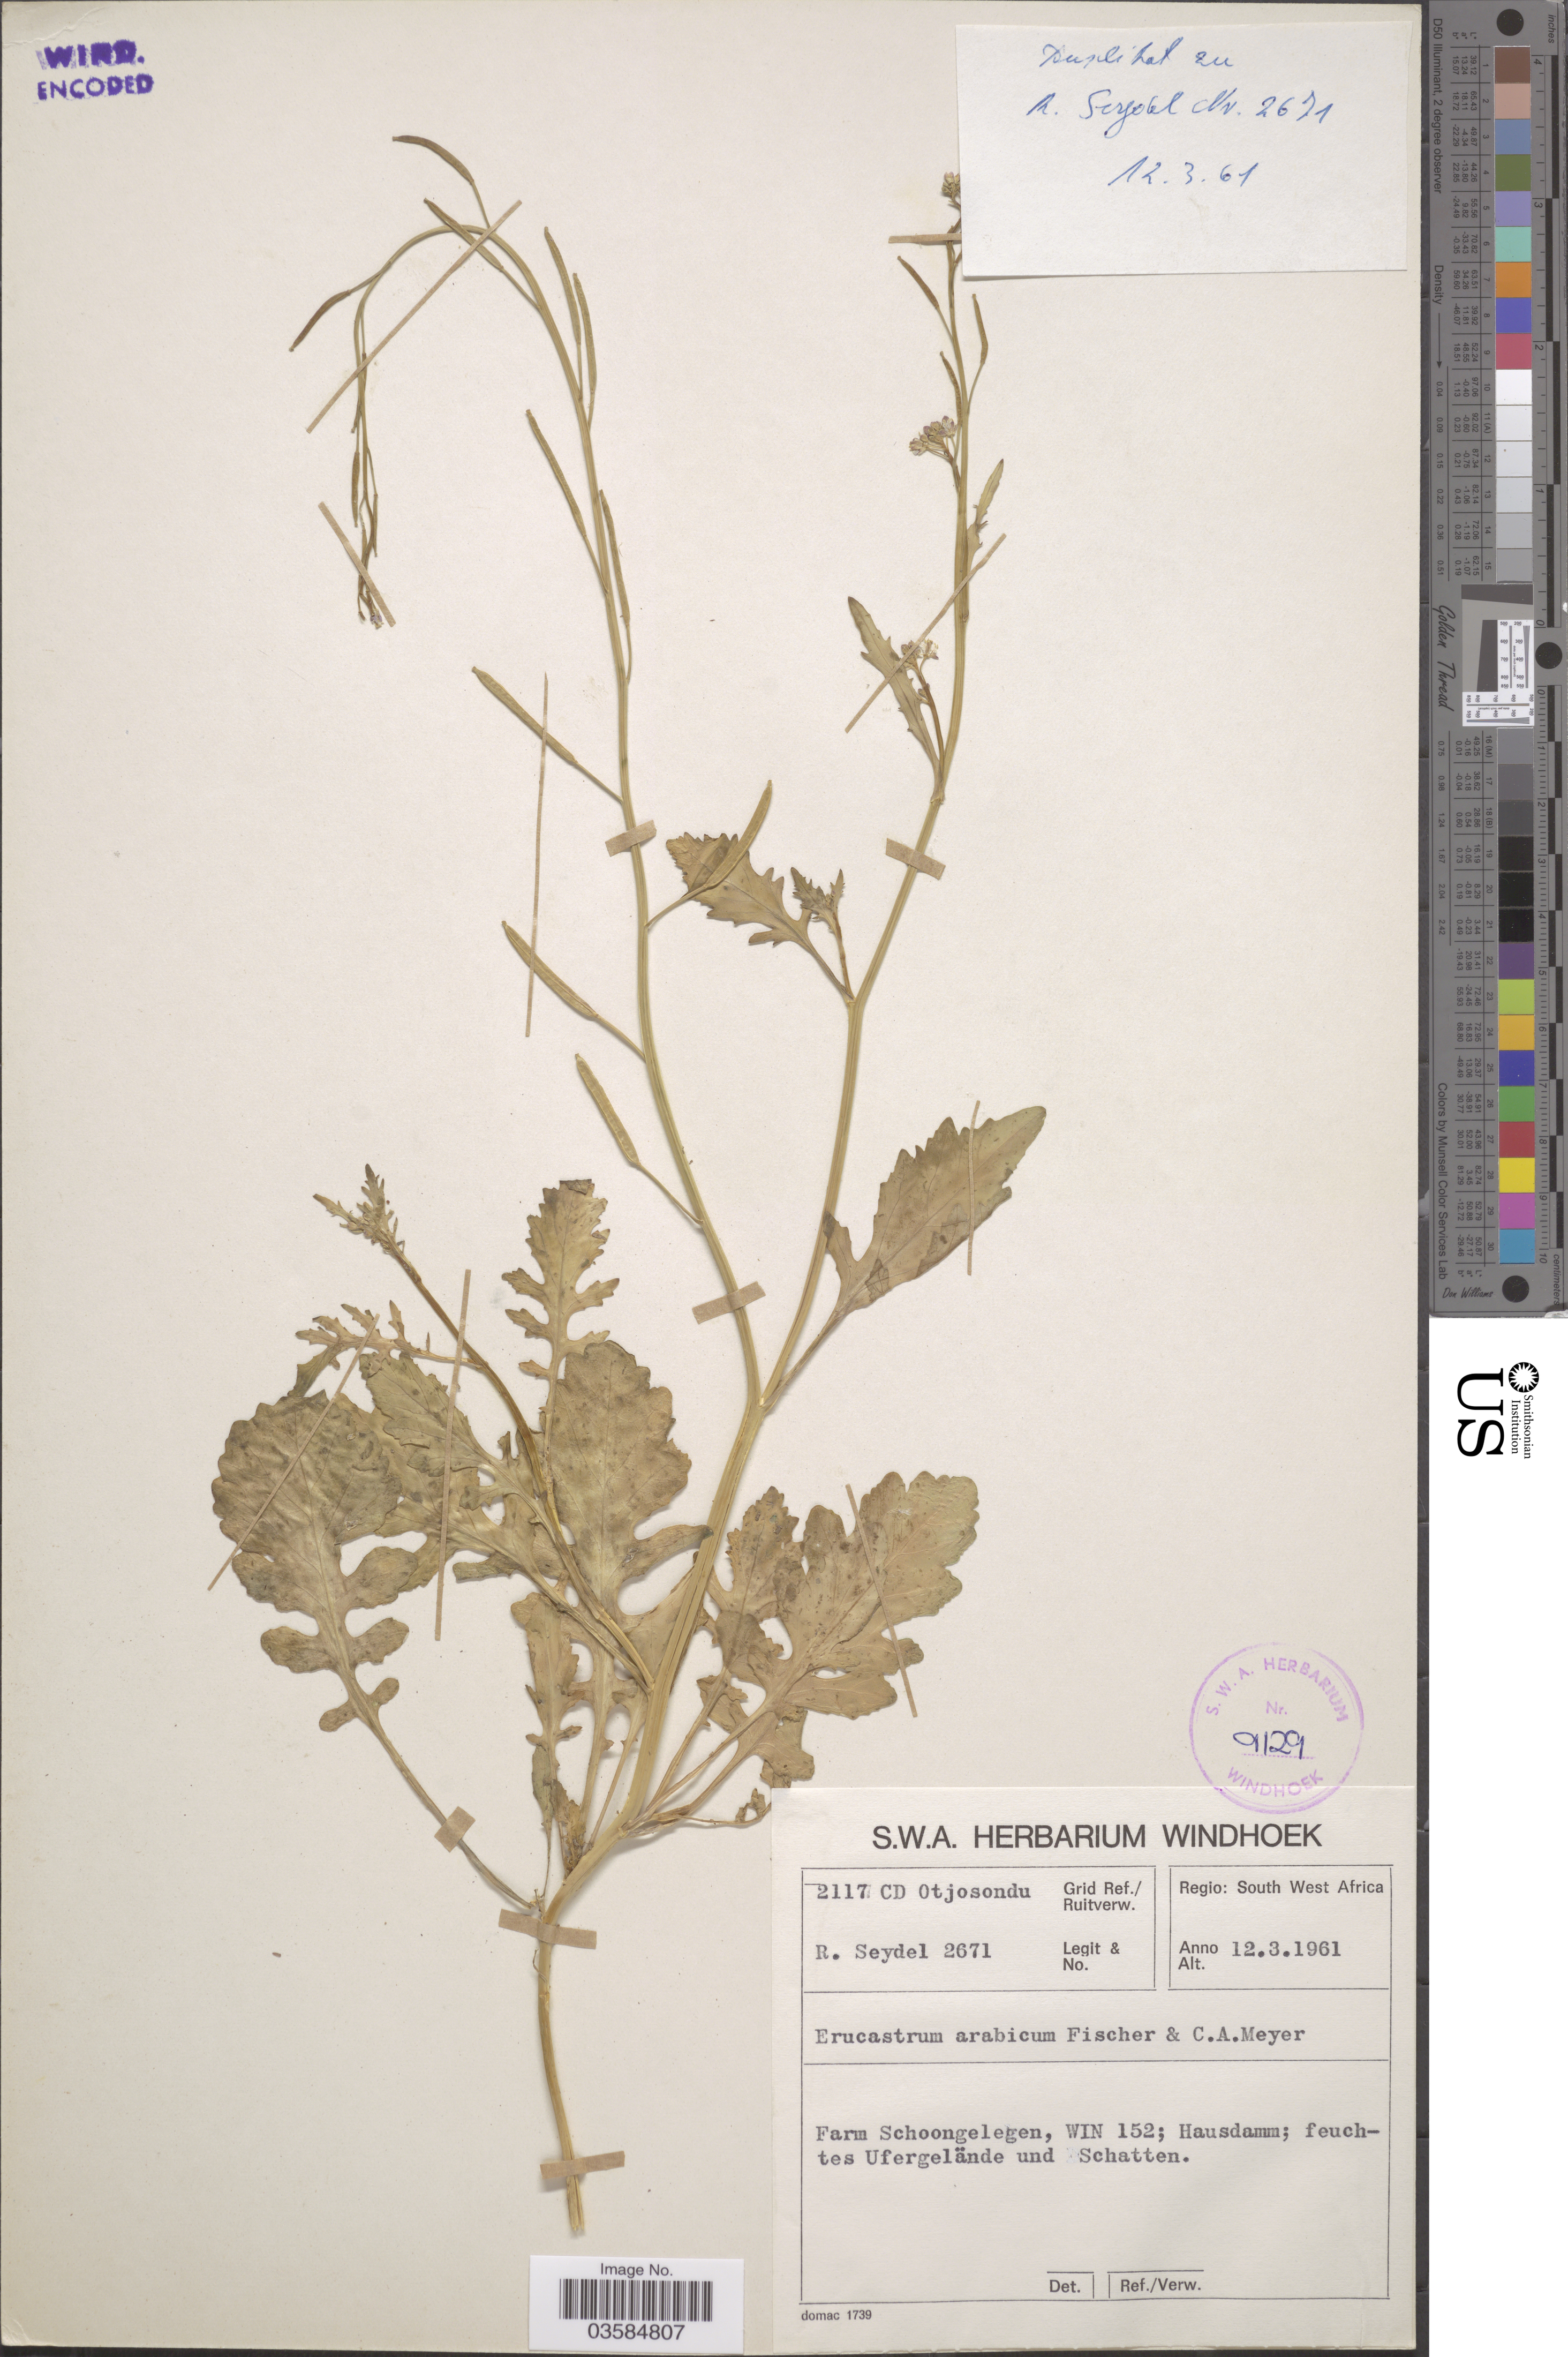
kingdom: Plantae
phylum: Tracheophyta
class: Magnoliopsida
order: Brassicales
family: Brassicaceae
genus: Erucastrum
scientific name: Erucastrum arabicum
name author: Fisch. & C.A. Mey.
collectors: R. Seydel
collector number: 2671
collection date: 1961-03-12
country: Namibia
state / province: Otjozondjupa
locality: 2117 CD Otjosondu Grid Ref./Ruitverw. Regio: South West Africa. Farm Schoongelegen, WIN 152; Hausdamm; feuchtes Ufergelände und Schatten.